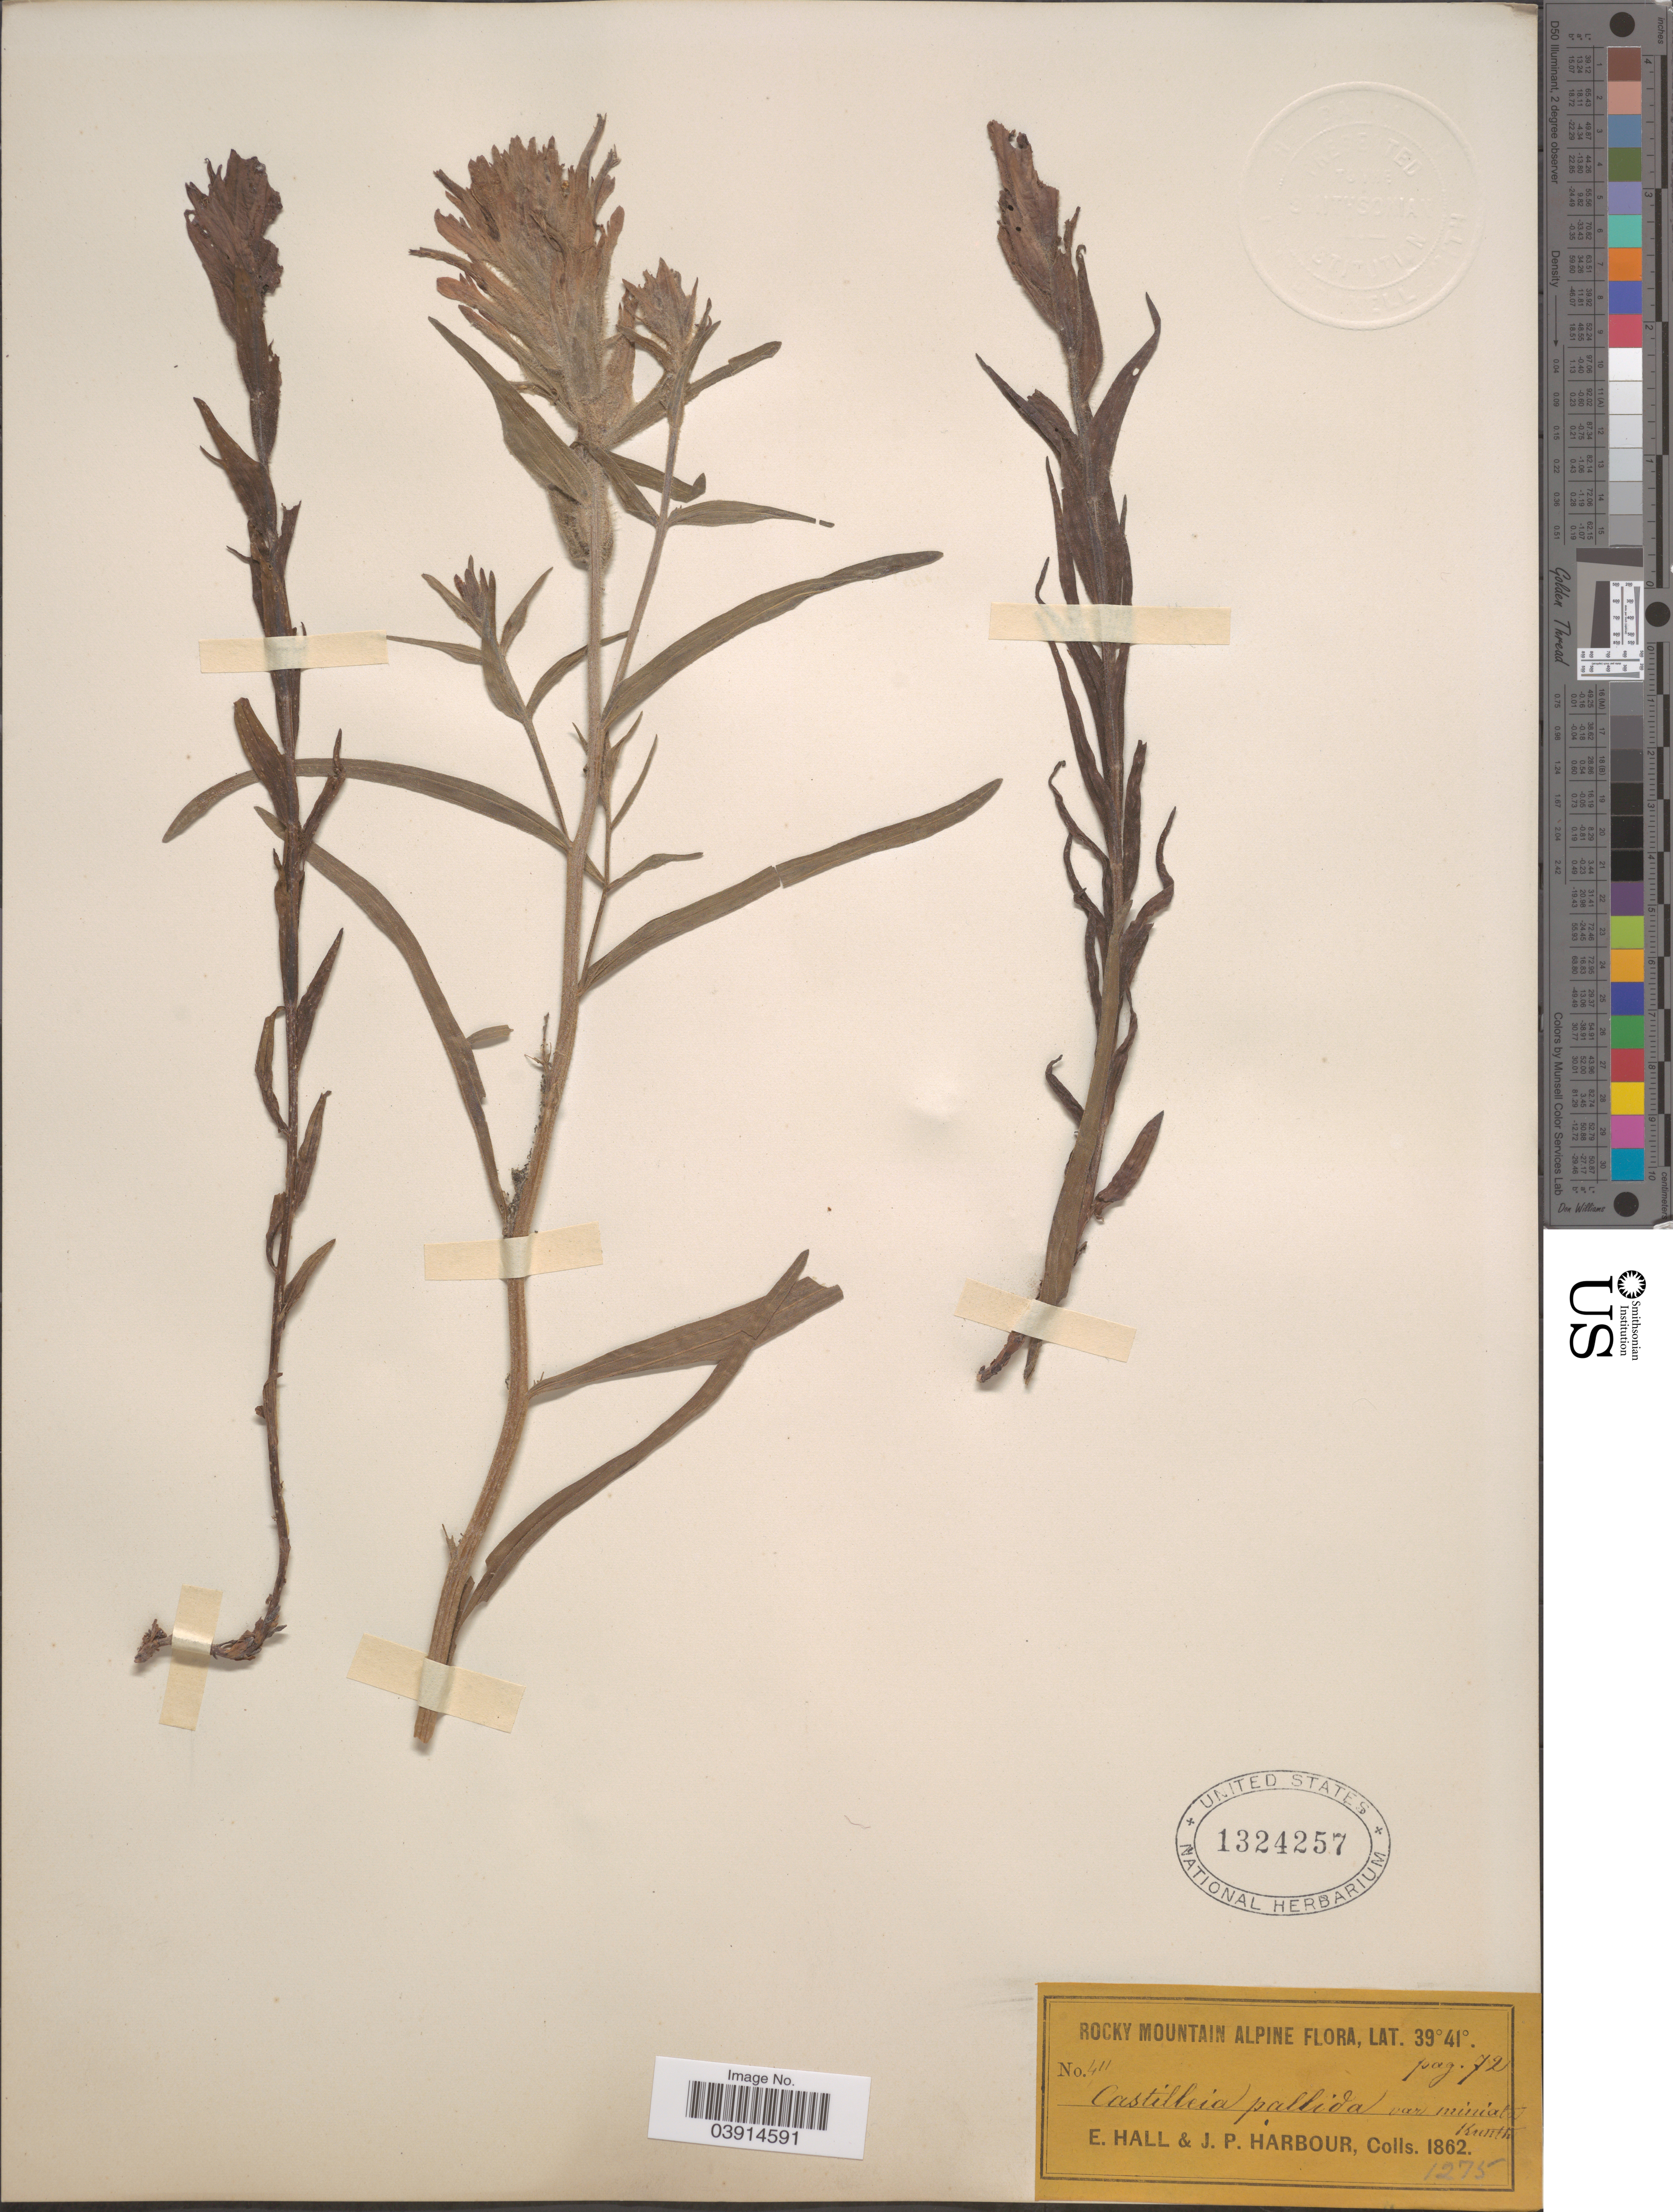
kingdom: Plantae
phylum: Tracheophyta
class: Magnoliopsida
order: Lamiales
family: Orobanchaceae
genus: Castilleja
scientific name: Castilleja sp.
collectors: E. Hall & J. Harbour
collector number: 411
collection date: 1862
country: United States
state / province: Colorado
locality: Rocky Mountain Alpine.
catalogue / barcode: US 1324257